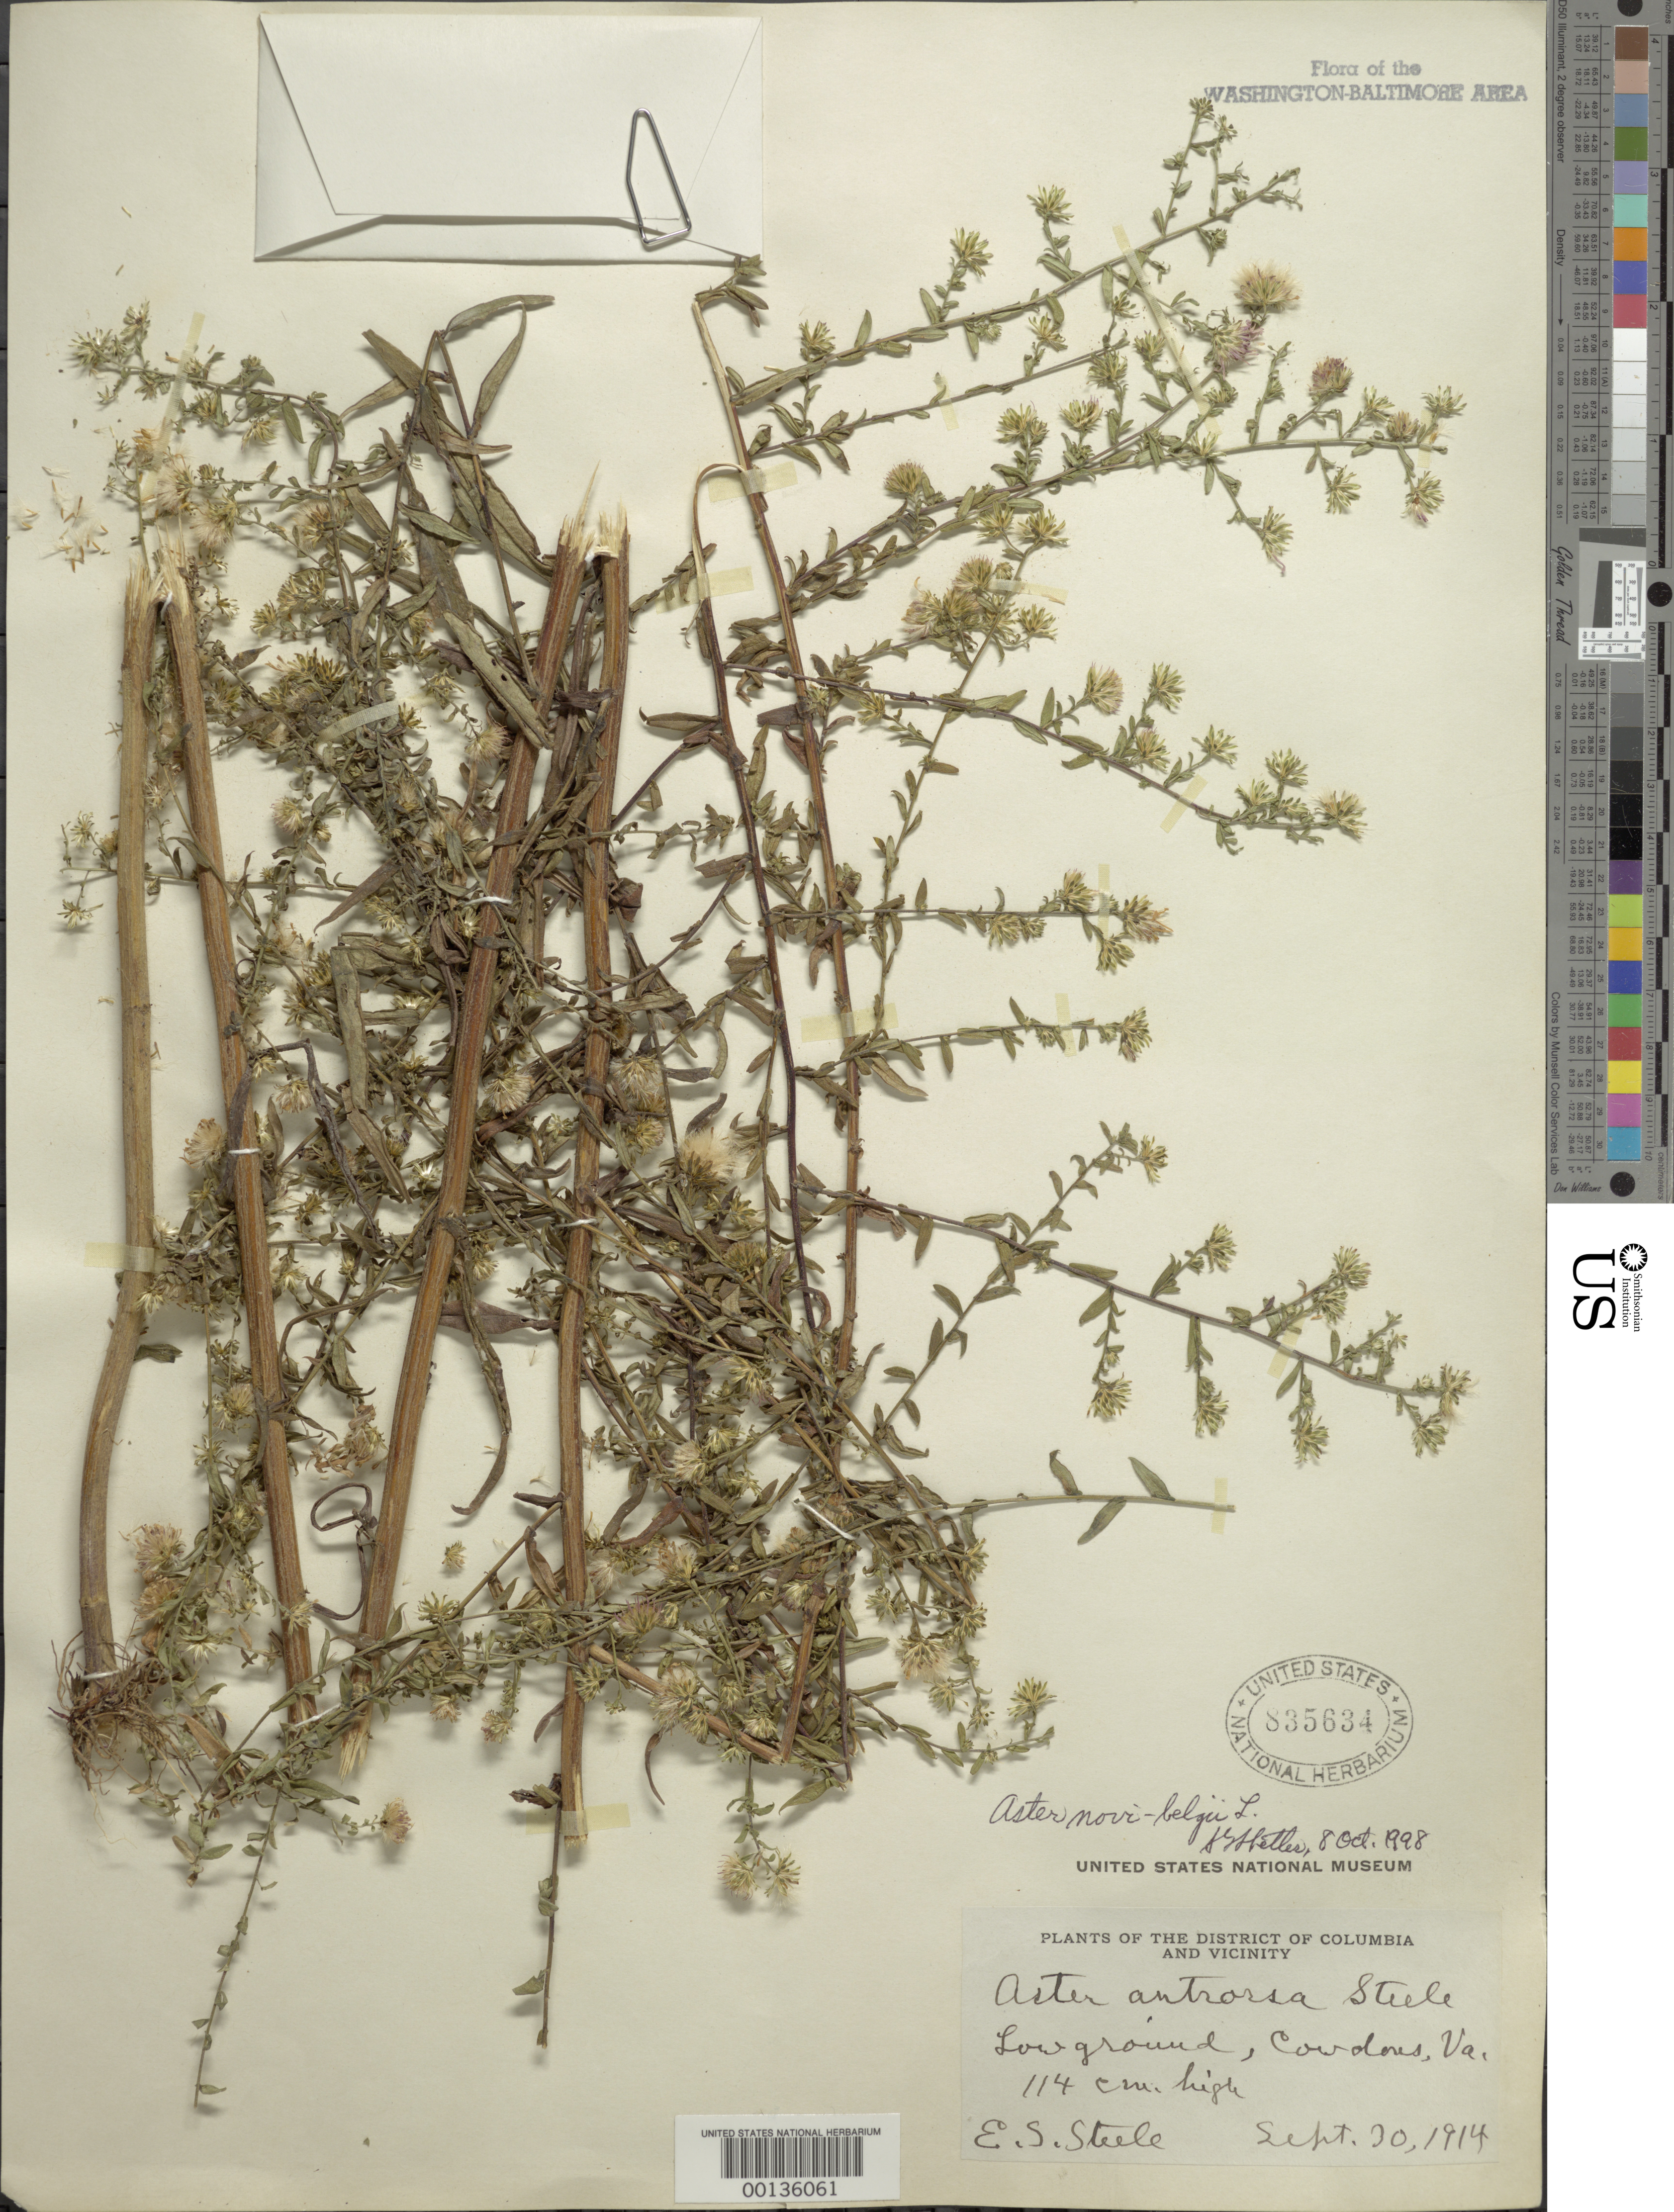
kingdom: Plantae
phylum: Tracheophyta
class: Magnoliopsida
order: Asterales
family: Asteraceae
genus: Symphyotrichum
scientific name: Symphyotrichum novi-belgii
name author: (L.) G.L. Nesom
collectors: E. Steele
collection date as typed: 30 Oct 1914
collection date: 1914-10-30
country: United States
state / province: Virginia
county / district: Arlington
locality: Cowdens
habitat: Low ground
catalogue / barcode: US 835634